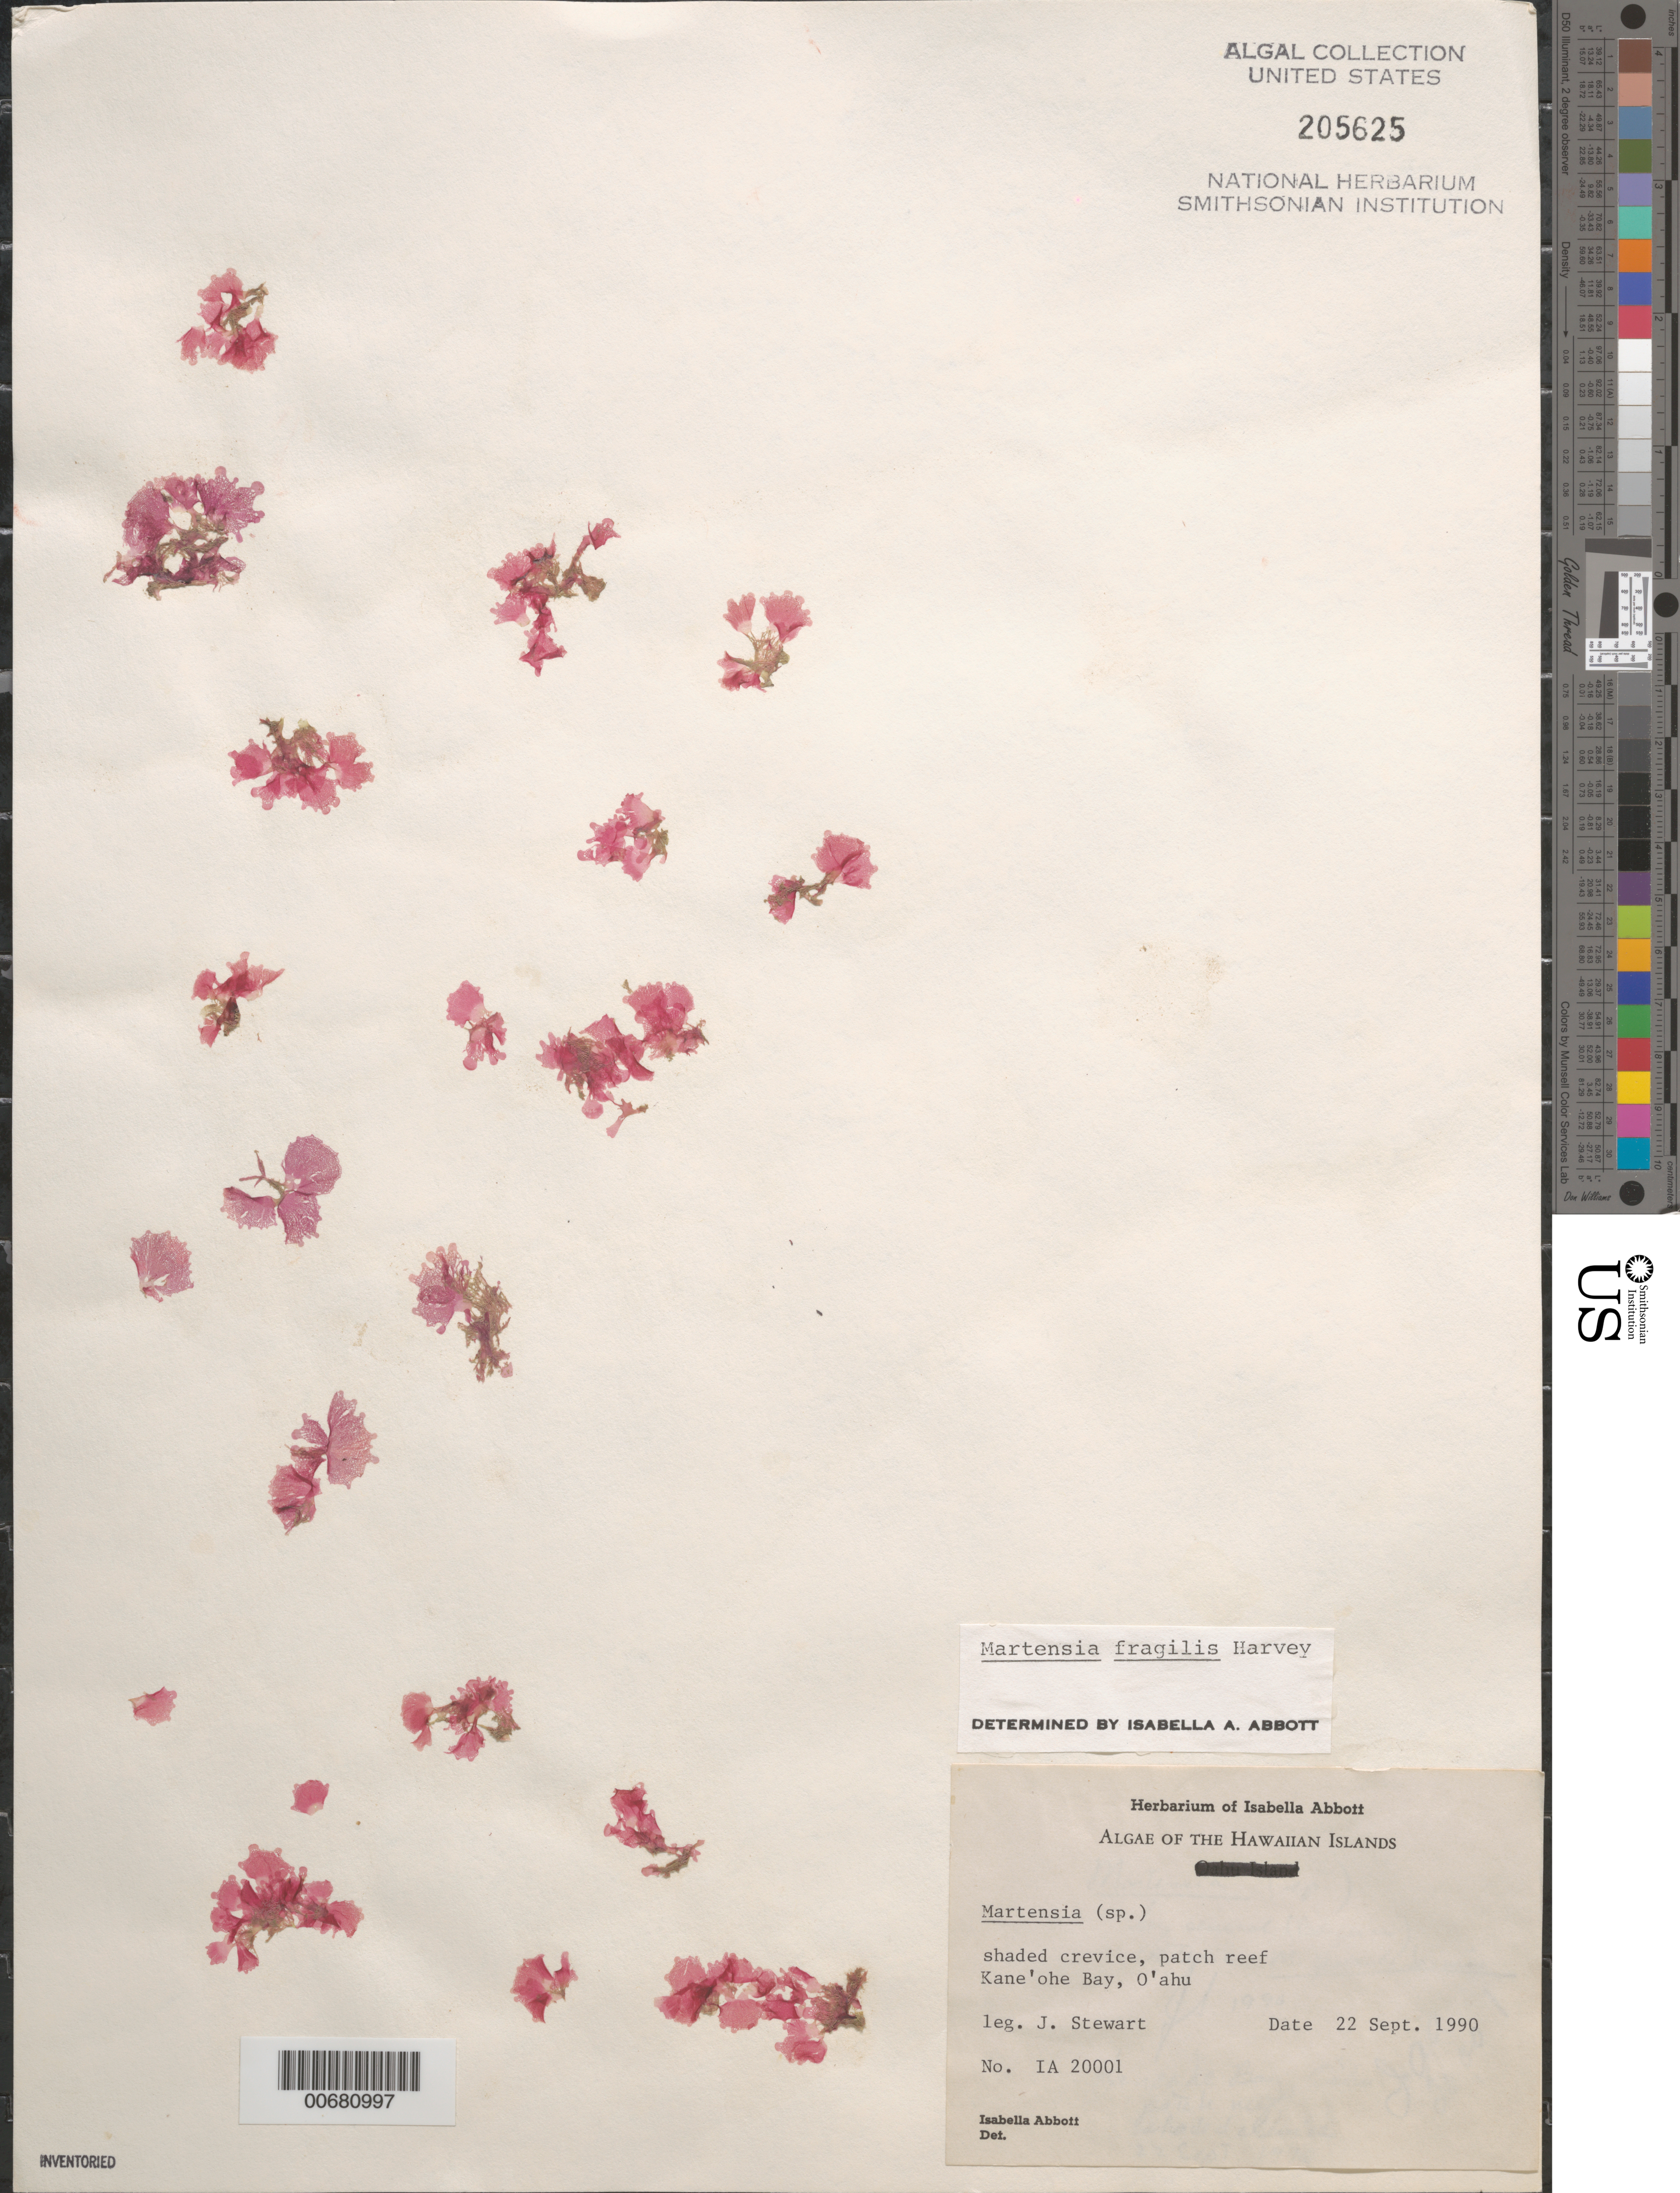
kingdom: Plantae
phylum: Rhodophyta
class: Florideophyceae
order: Ceramiales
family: Delesseriaceae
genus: Martensia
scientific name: Martensia fragilis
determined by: Abbott, Isabella A.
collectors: J. Stewart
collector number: IAA 20001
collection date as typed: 22 Sep 1990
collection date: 1990-09-22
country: United States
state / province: Hawaii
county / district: Honolulu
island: Oahu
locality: Kane'ohe Bay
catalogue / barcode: US 205625